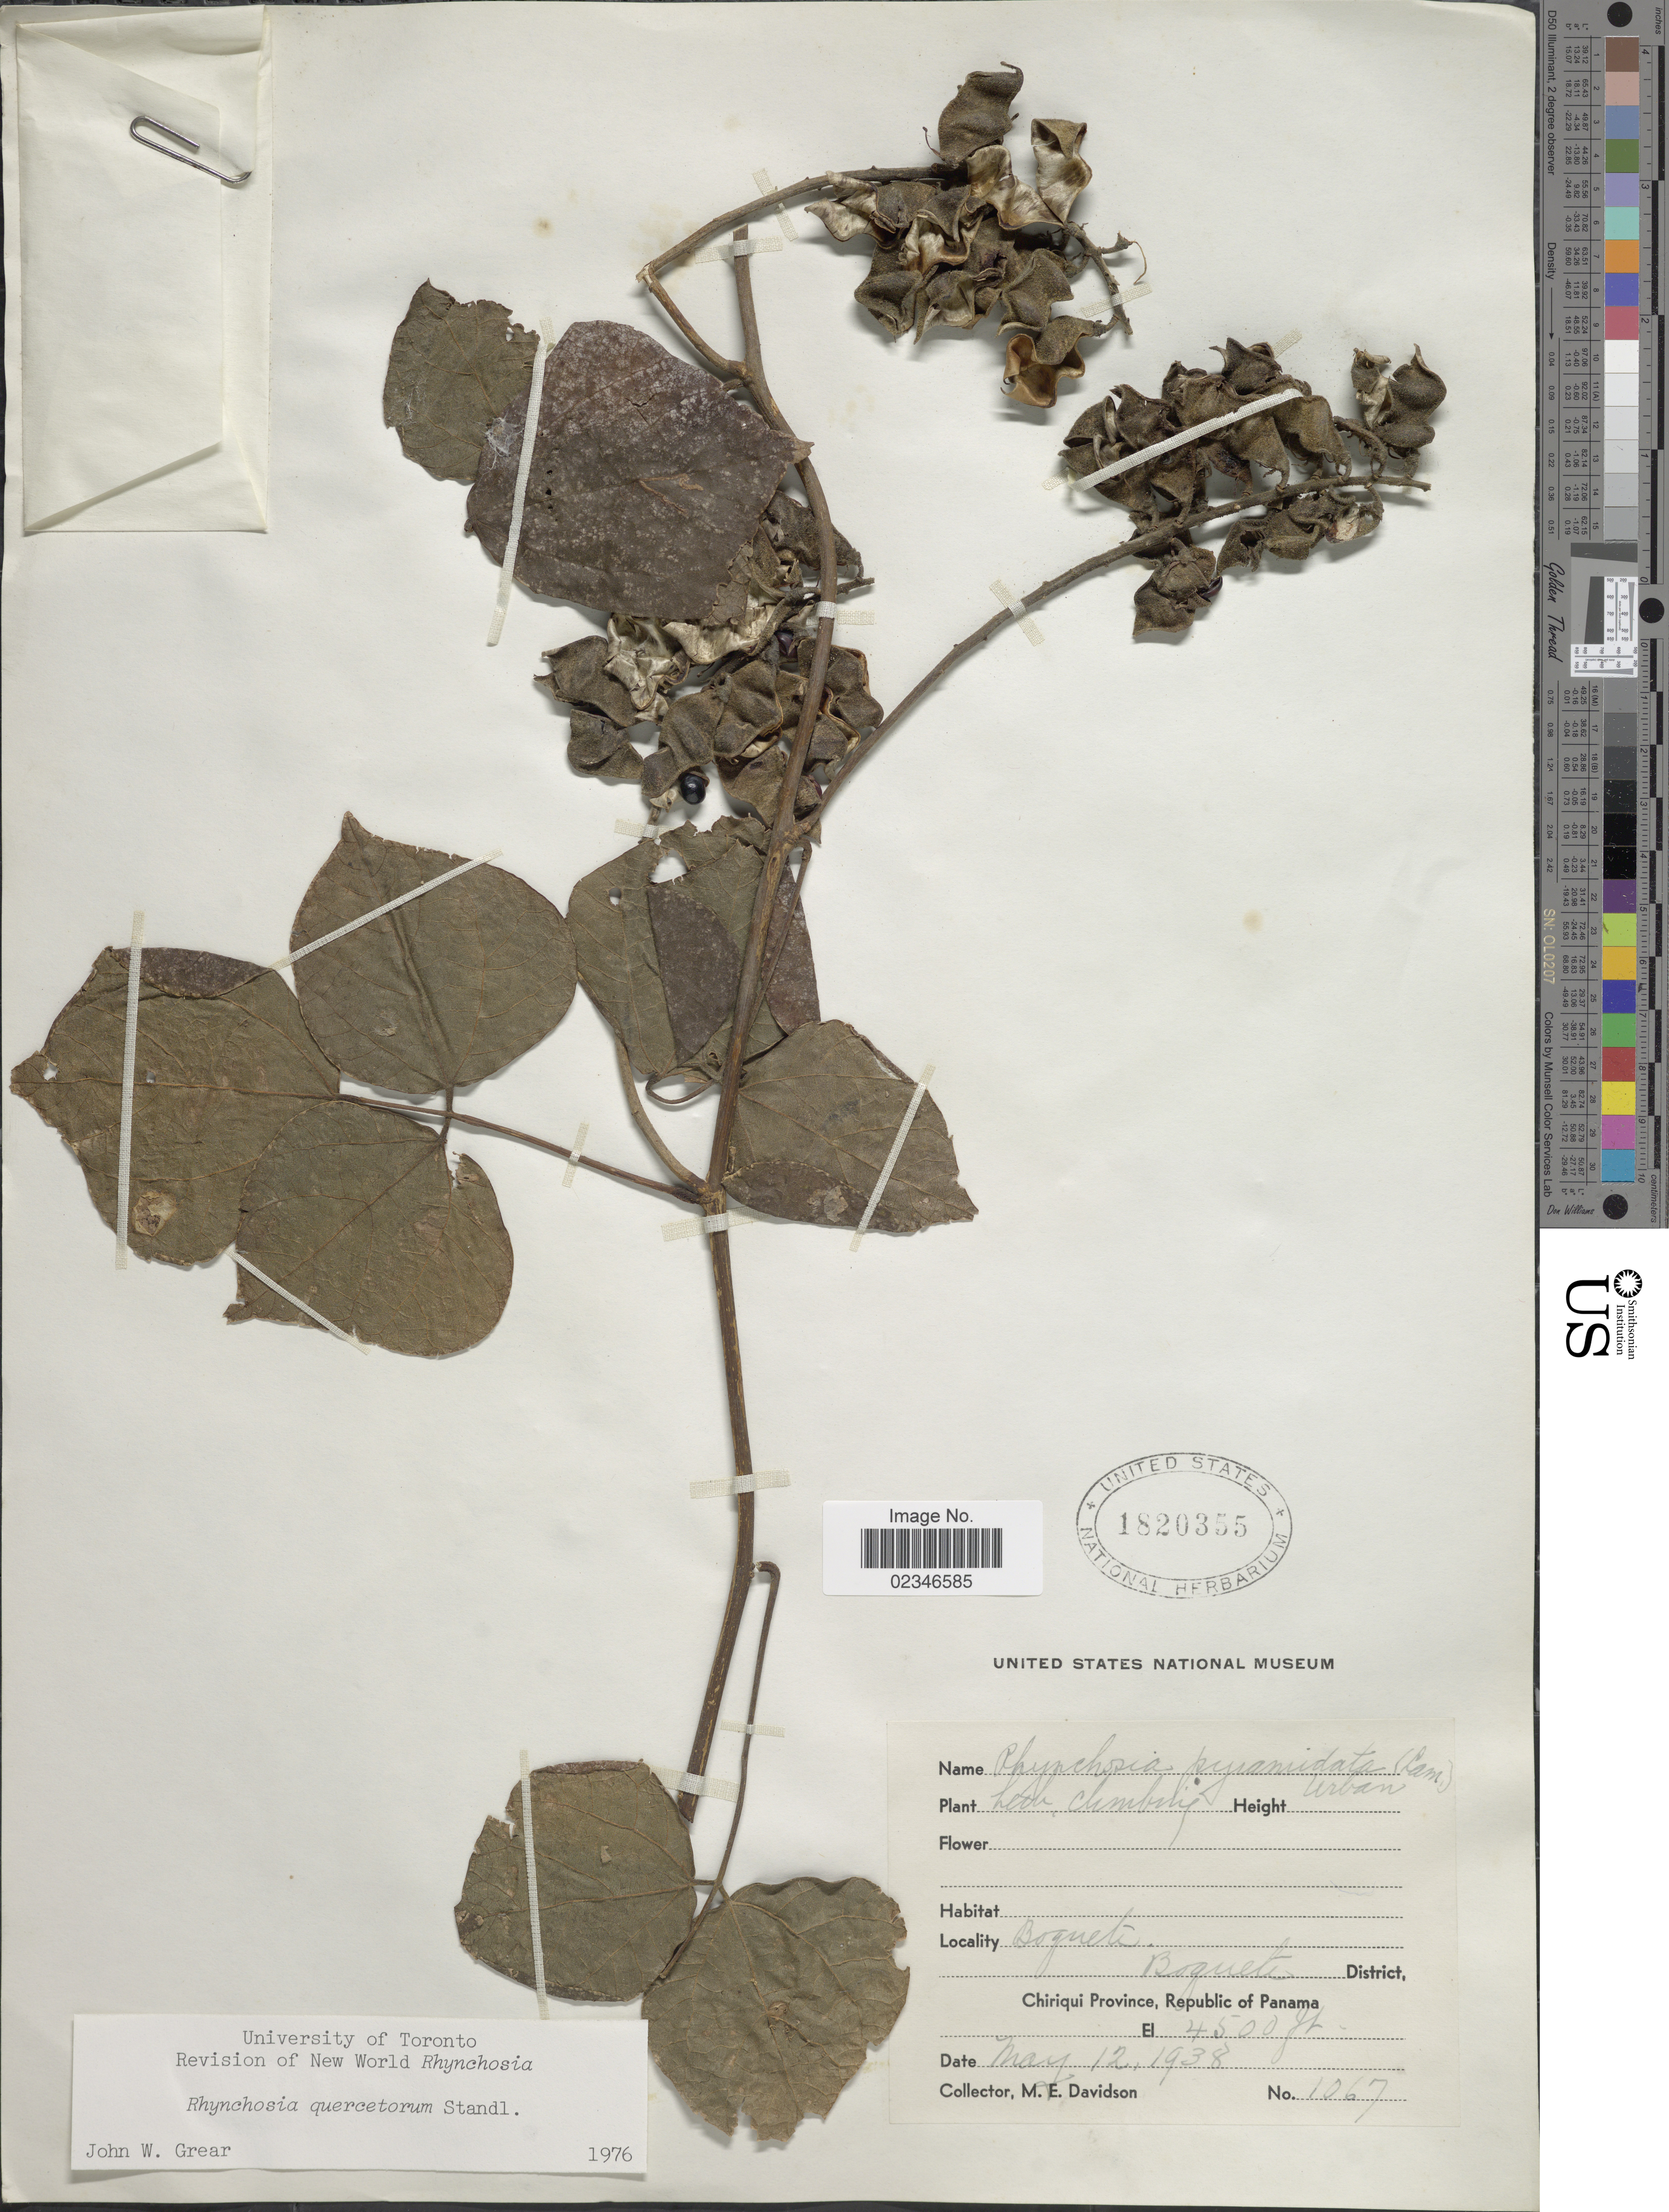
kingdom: Plantae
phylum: Tracheophyta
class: Magnoliopsida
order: Fabales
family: Fabaceae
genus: Rhynchosia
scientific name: Rhynchosia quercetorum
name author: Standl.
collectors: M. E. Davidson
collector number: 1067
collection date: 1938-05-12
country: Panama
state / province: Chiriqui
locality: Boquete District, Chiriqui Province, Republic of Panama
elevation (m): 1372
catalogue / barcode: US 1820355